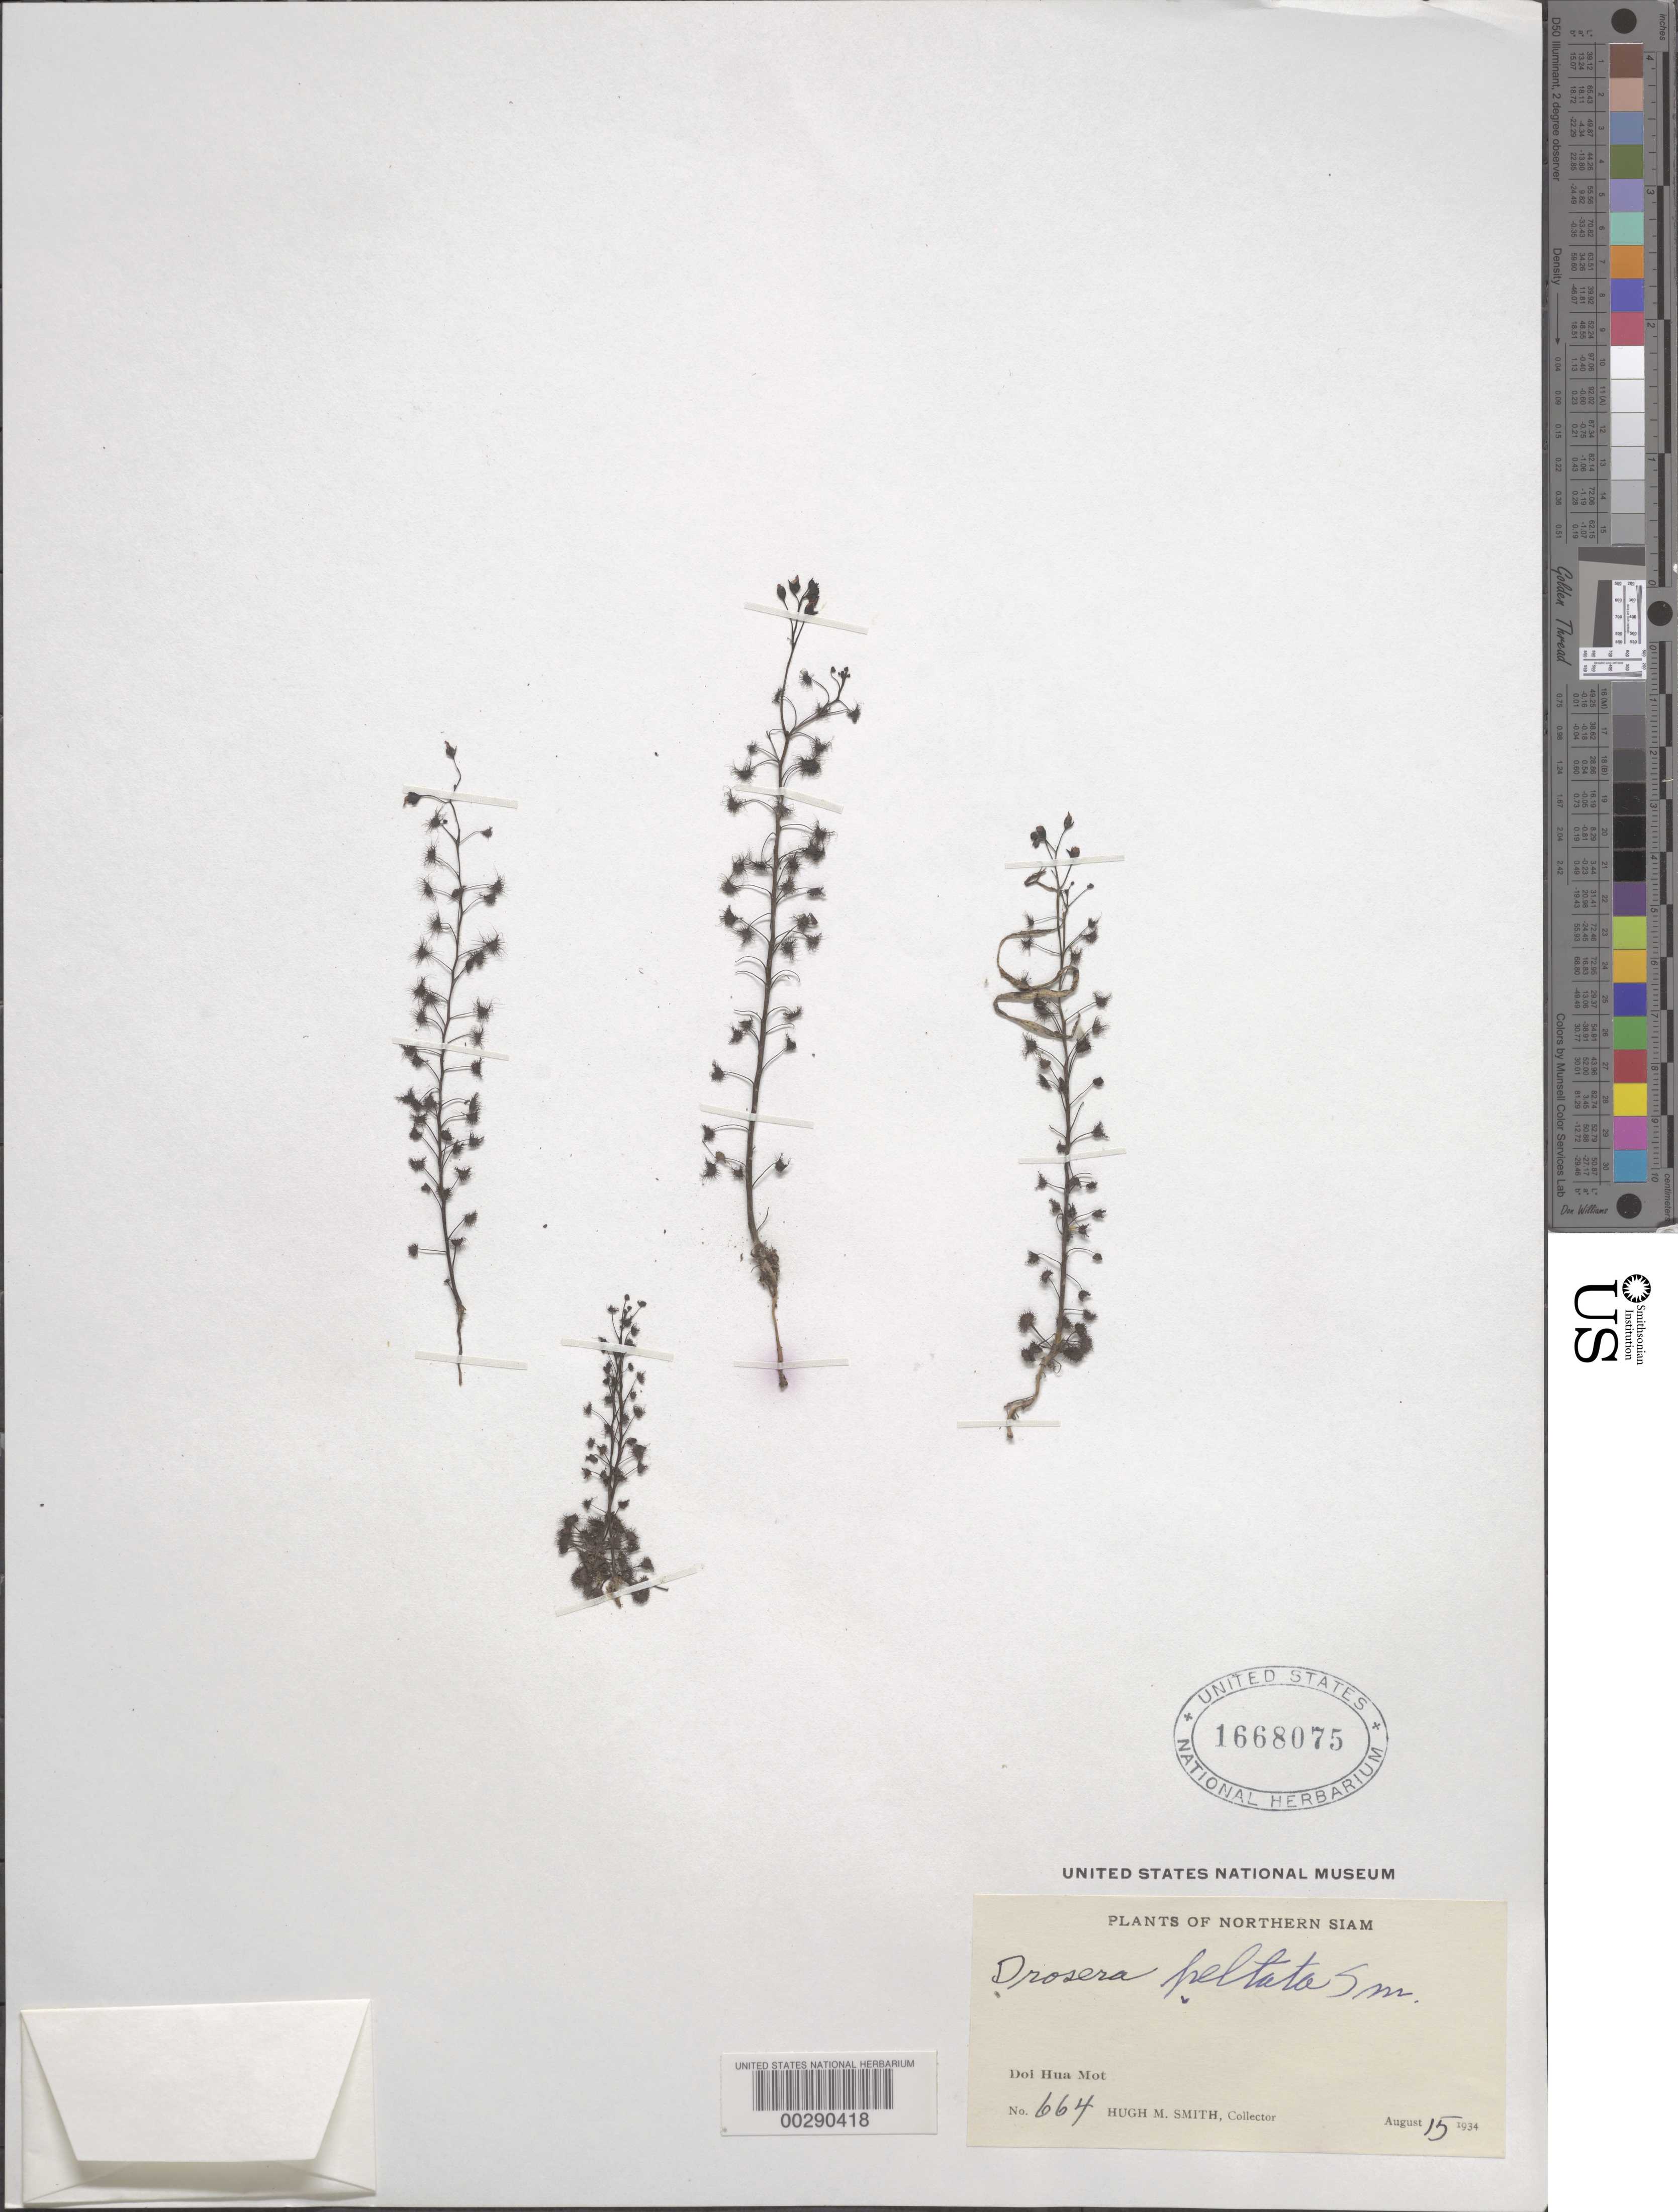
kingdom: Plantae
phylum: Tracheophyta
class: Magnoliopsida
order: Caryophyllales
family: Droseraceae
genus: Drosera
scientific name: Drosera peltata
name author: Sm. ex Willd.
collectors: H. M. Smith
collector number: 664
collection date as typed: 15 Aug 1934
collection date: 1934-08-15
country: Thailand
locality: Doi hua mot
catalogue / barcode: US 1668075